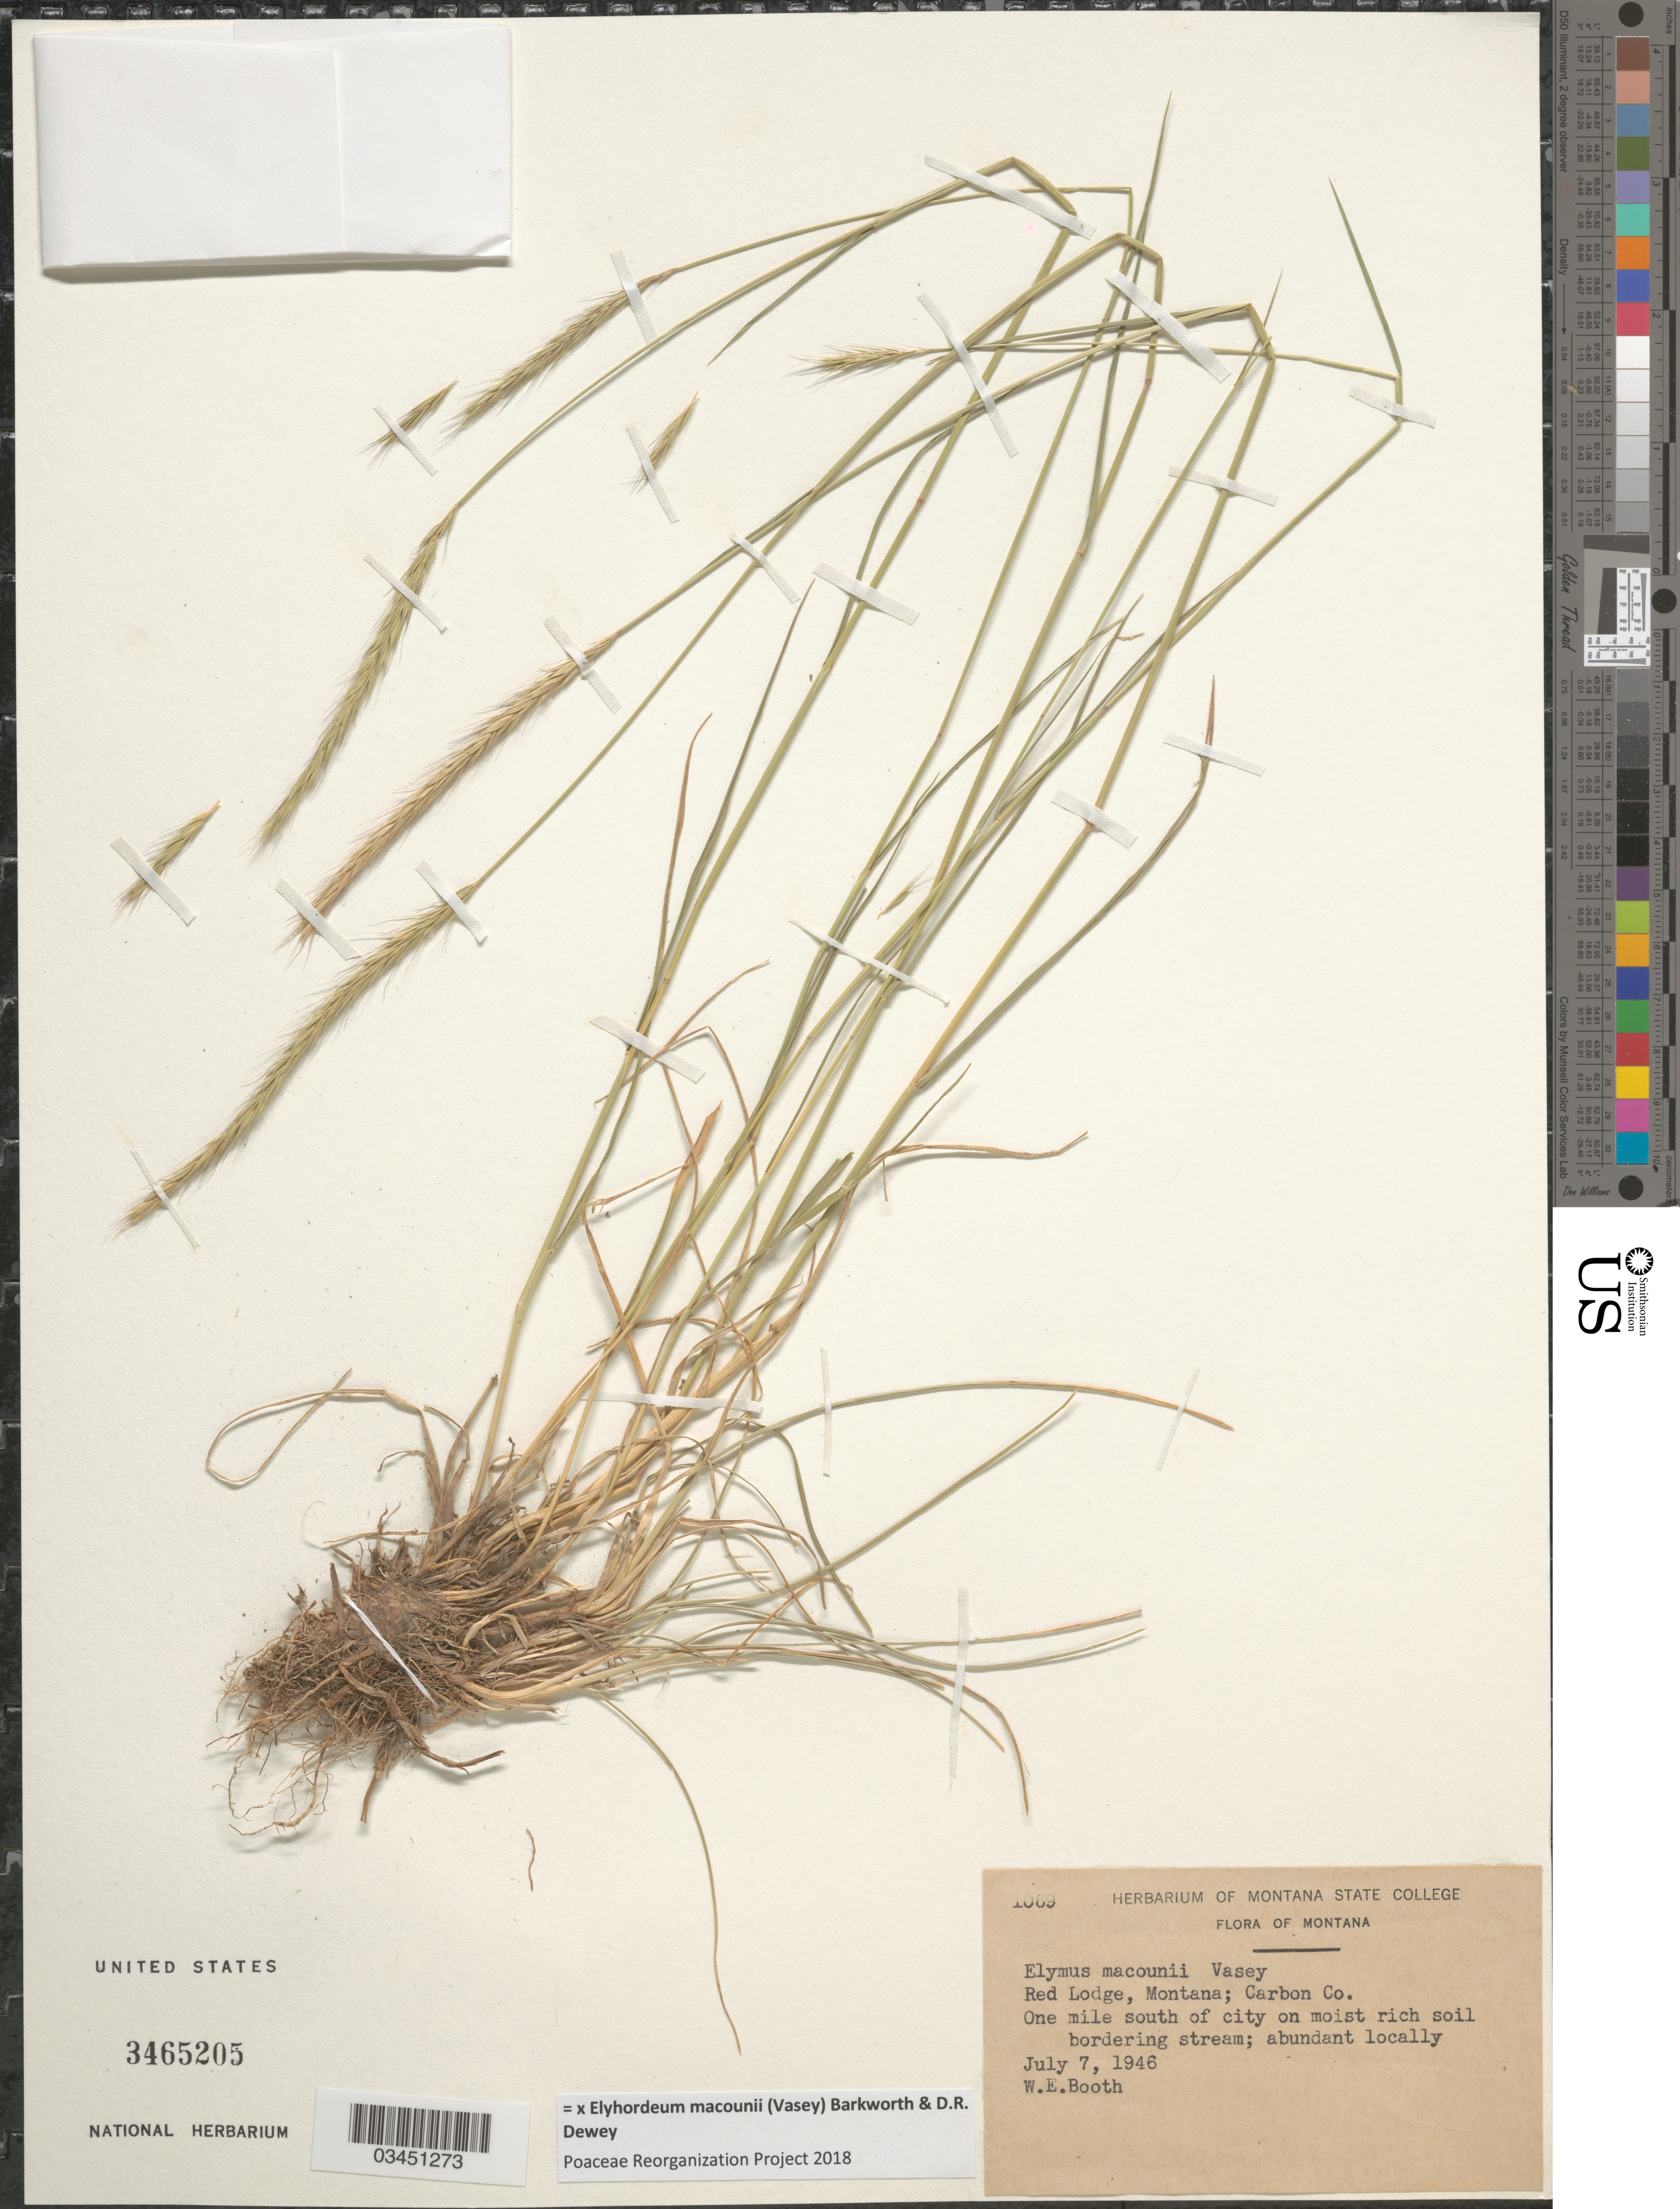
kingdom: Plantae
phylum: Tracheophyta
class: Liliopsida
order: Poales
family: Poaceae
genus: Elyhordeum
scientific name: x Elyhordeum macounii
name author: (Vasey) Barkworth & Dewey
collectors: W. Booth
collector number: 1069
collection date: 1946-07-07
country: United States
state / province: Montana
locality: Red Lodge; Carbon Co. One mile south of city on moist rich soil bordering stream.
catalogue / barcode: US 3465205